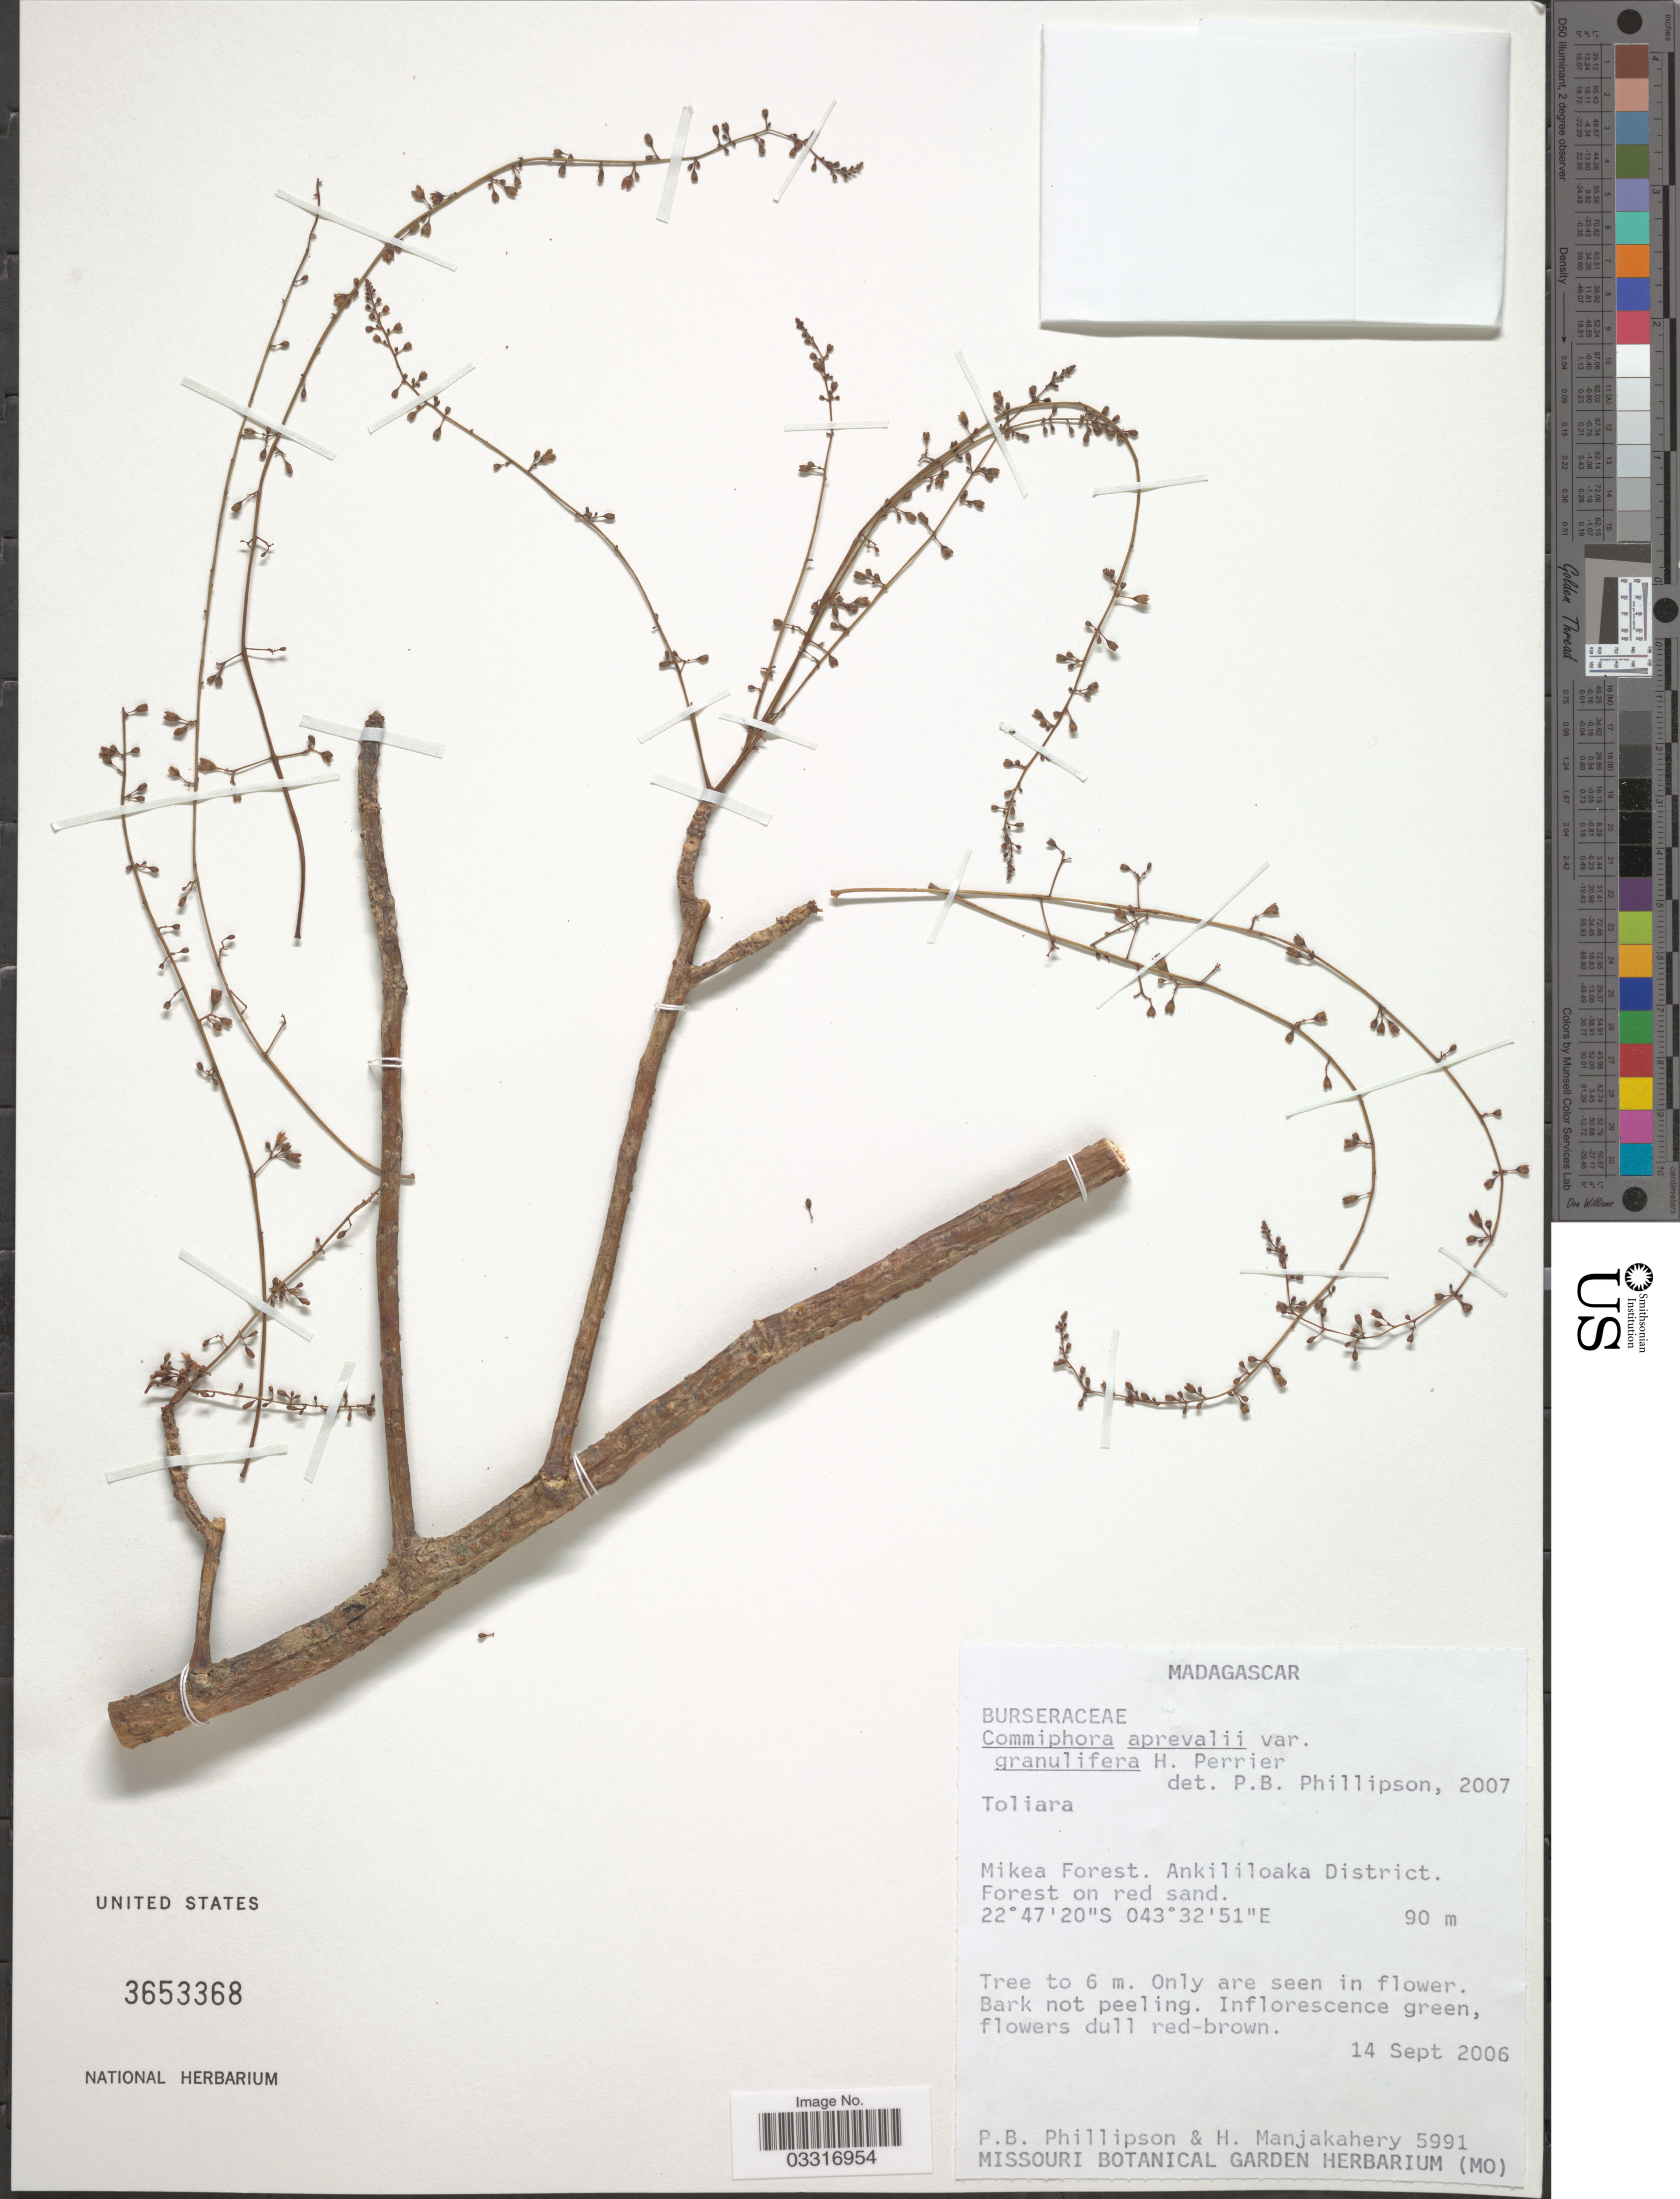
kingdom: Plantae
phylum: Tracheophyta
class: Magnoliopsida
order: Sapindales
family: Burseraceae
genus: Commiphora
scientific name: Commiphora aprevalii var. granulifera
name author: H. Perrier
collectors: P. B. Phillipson & H. N. Manjakahery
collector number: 5991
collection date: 2006-09-14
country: Madagascar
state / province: Atsimo-Andrefana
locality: Mikea Forest. Ankililoaka District.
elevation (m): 90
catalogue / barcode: US 3653368